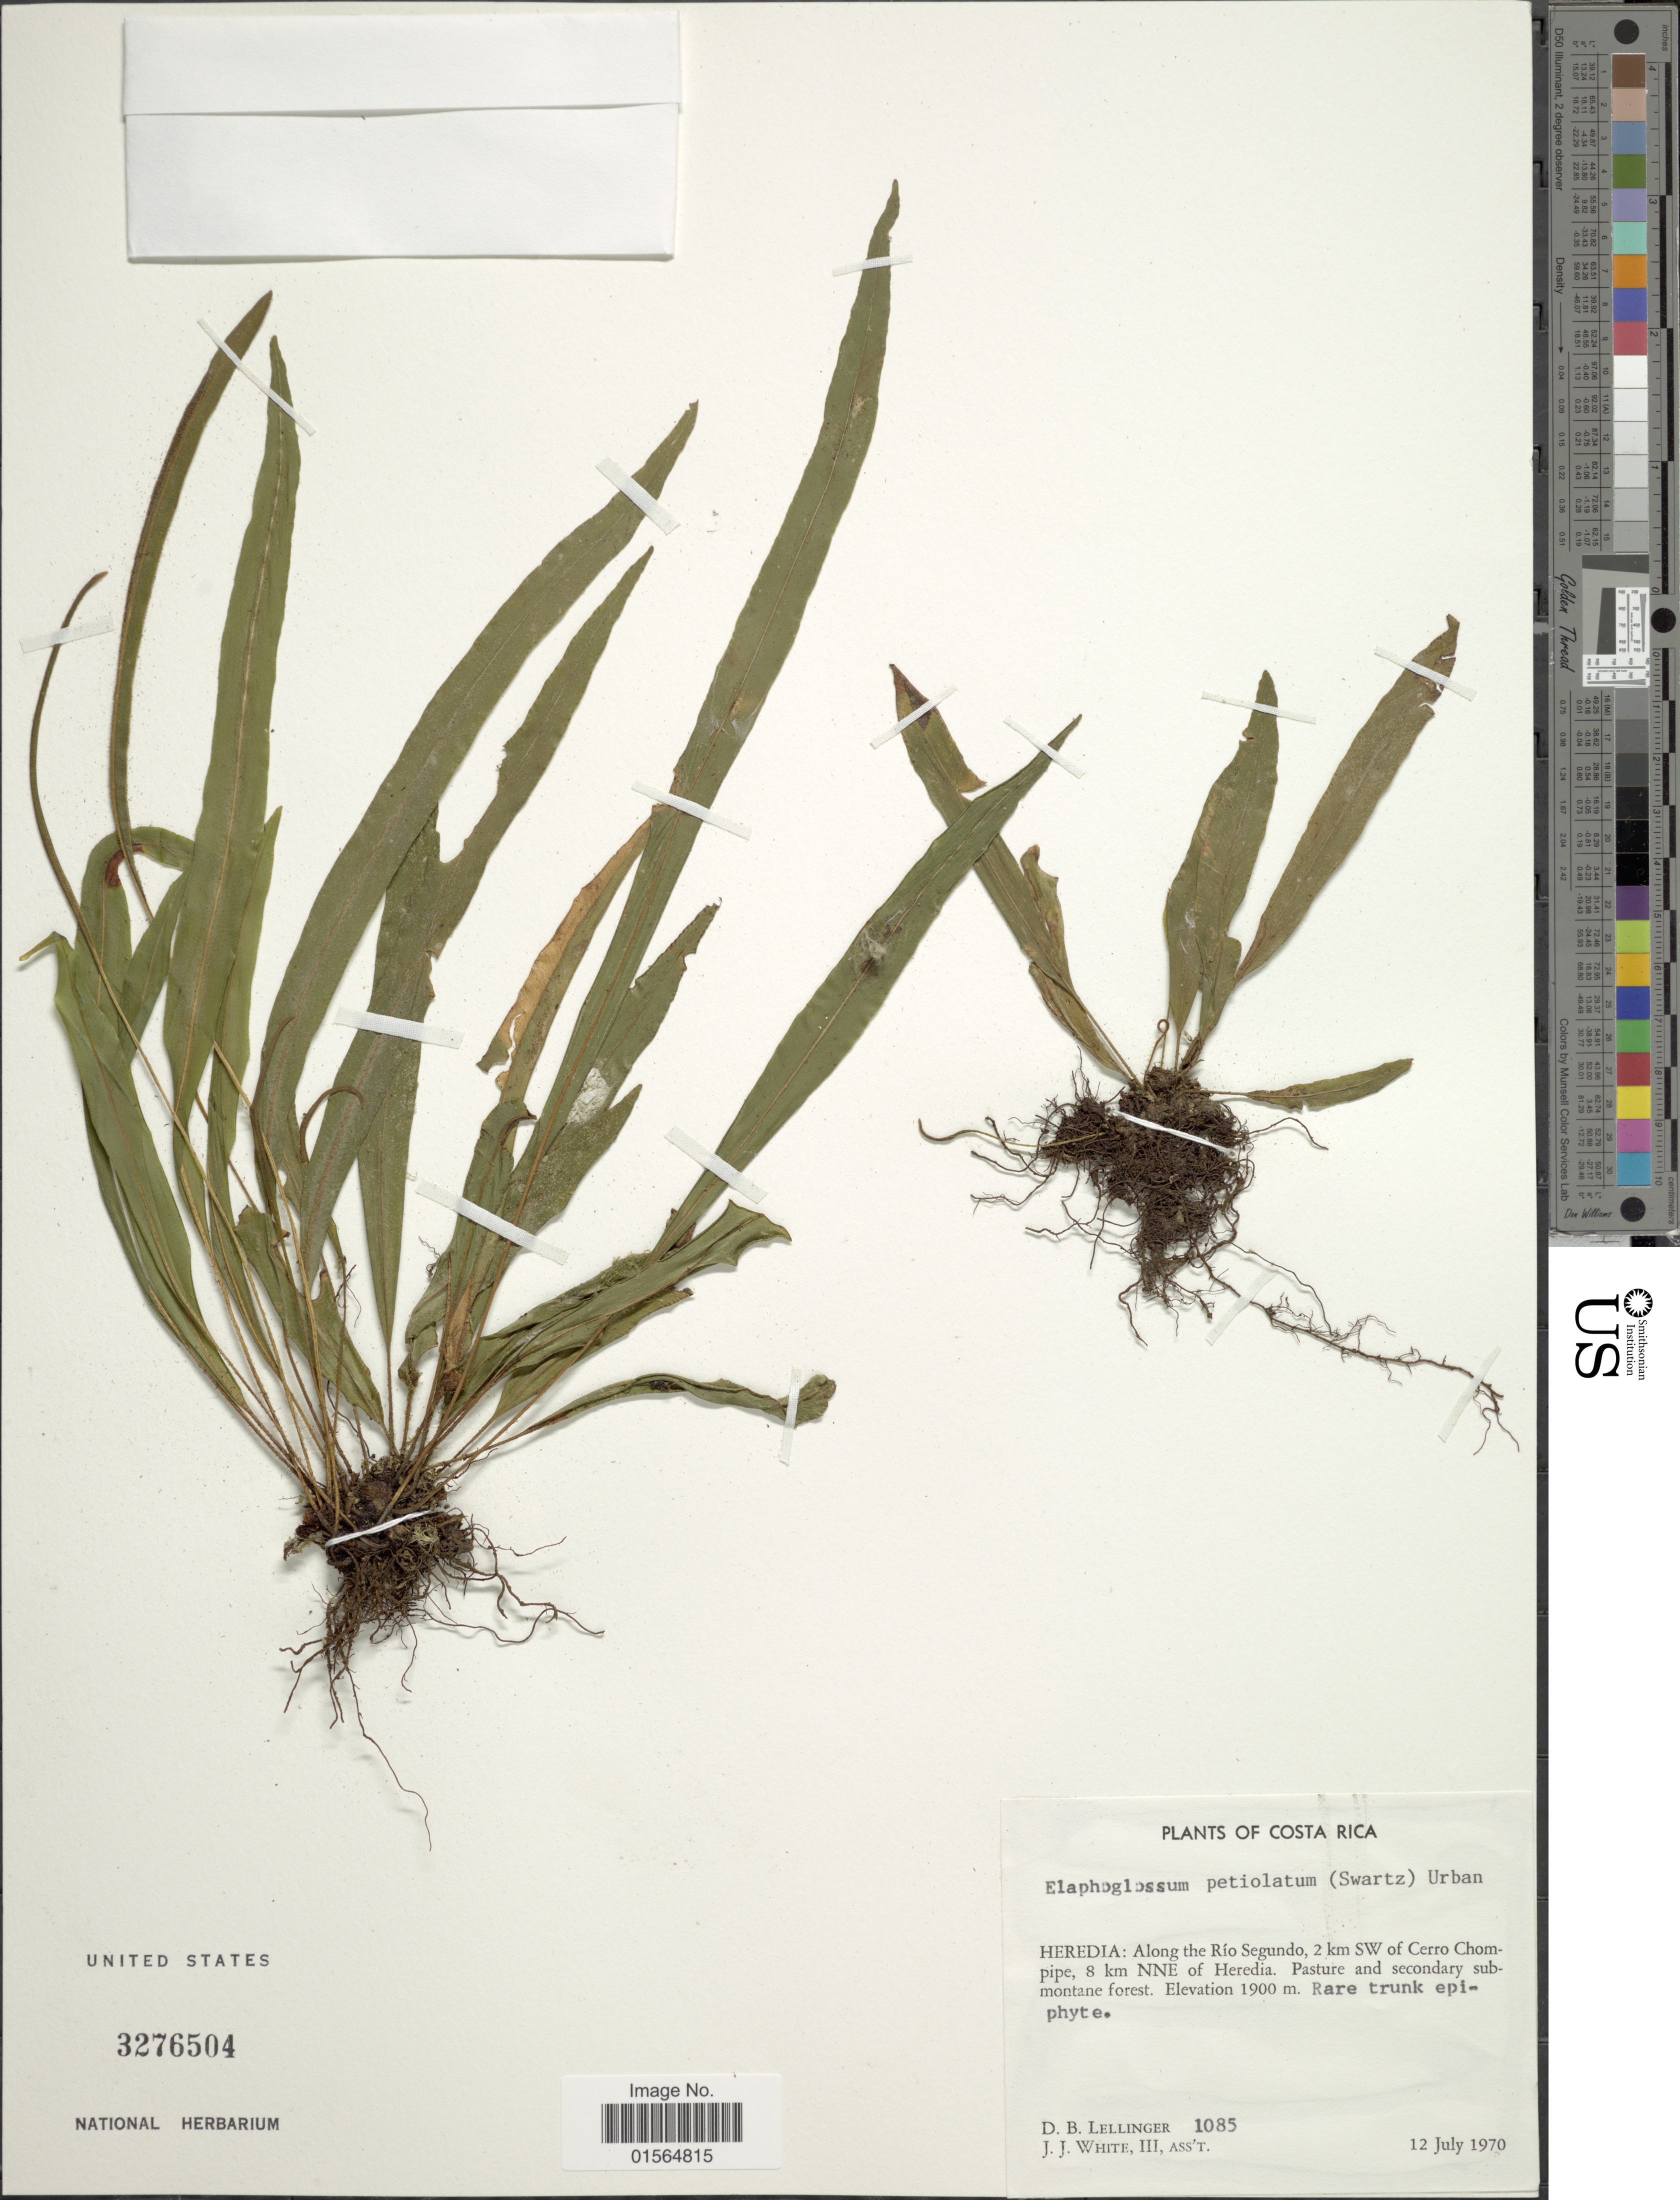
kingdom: Plantae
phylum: Tracheophyta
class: Polypodiopsida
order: Polypodiales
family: Dryopteridaceae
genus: Elaphoglossum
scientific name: Elaphoglossum petiolatum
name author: (Sw.) Urb.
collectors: D. B. Lellinger & J. J. White III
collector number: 1085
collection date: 1970-07-12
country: Costa Rica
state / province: Heredia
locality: Along the Rio Segundo, 2 km SW of Cerro Chompipe, 8 km NNE of Heredia. Pasture and secondary submontane forest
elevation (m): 1900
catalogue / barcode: US 3276504